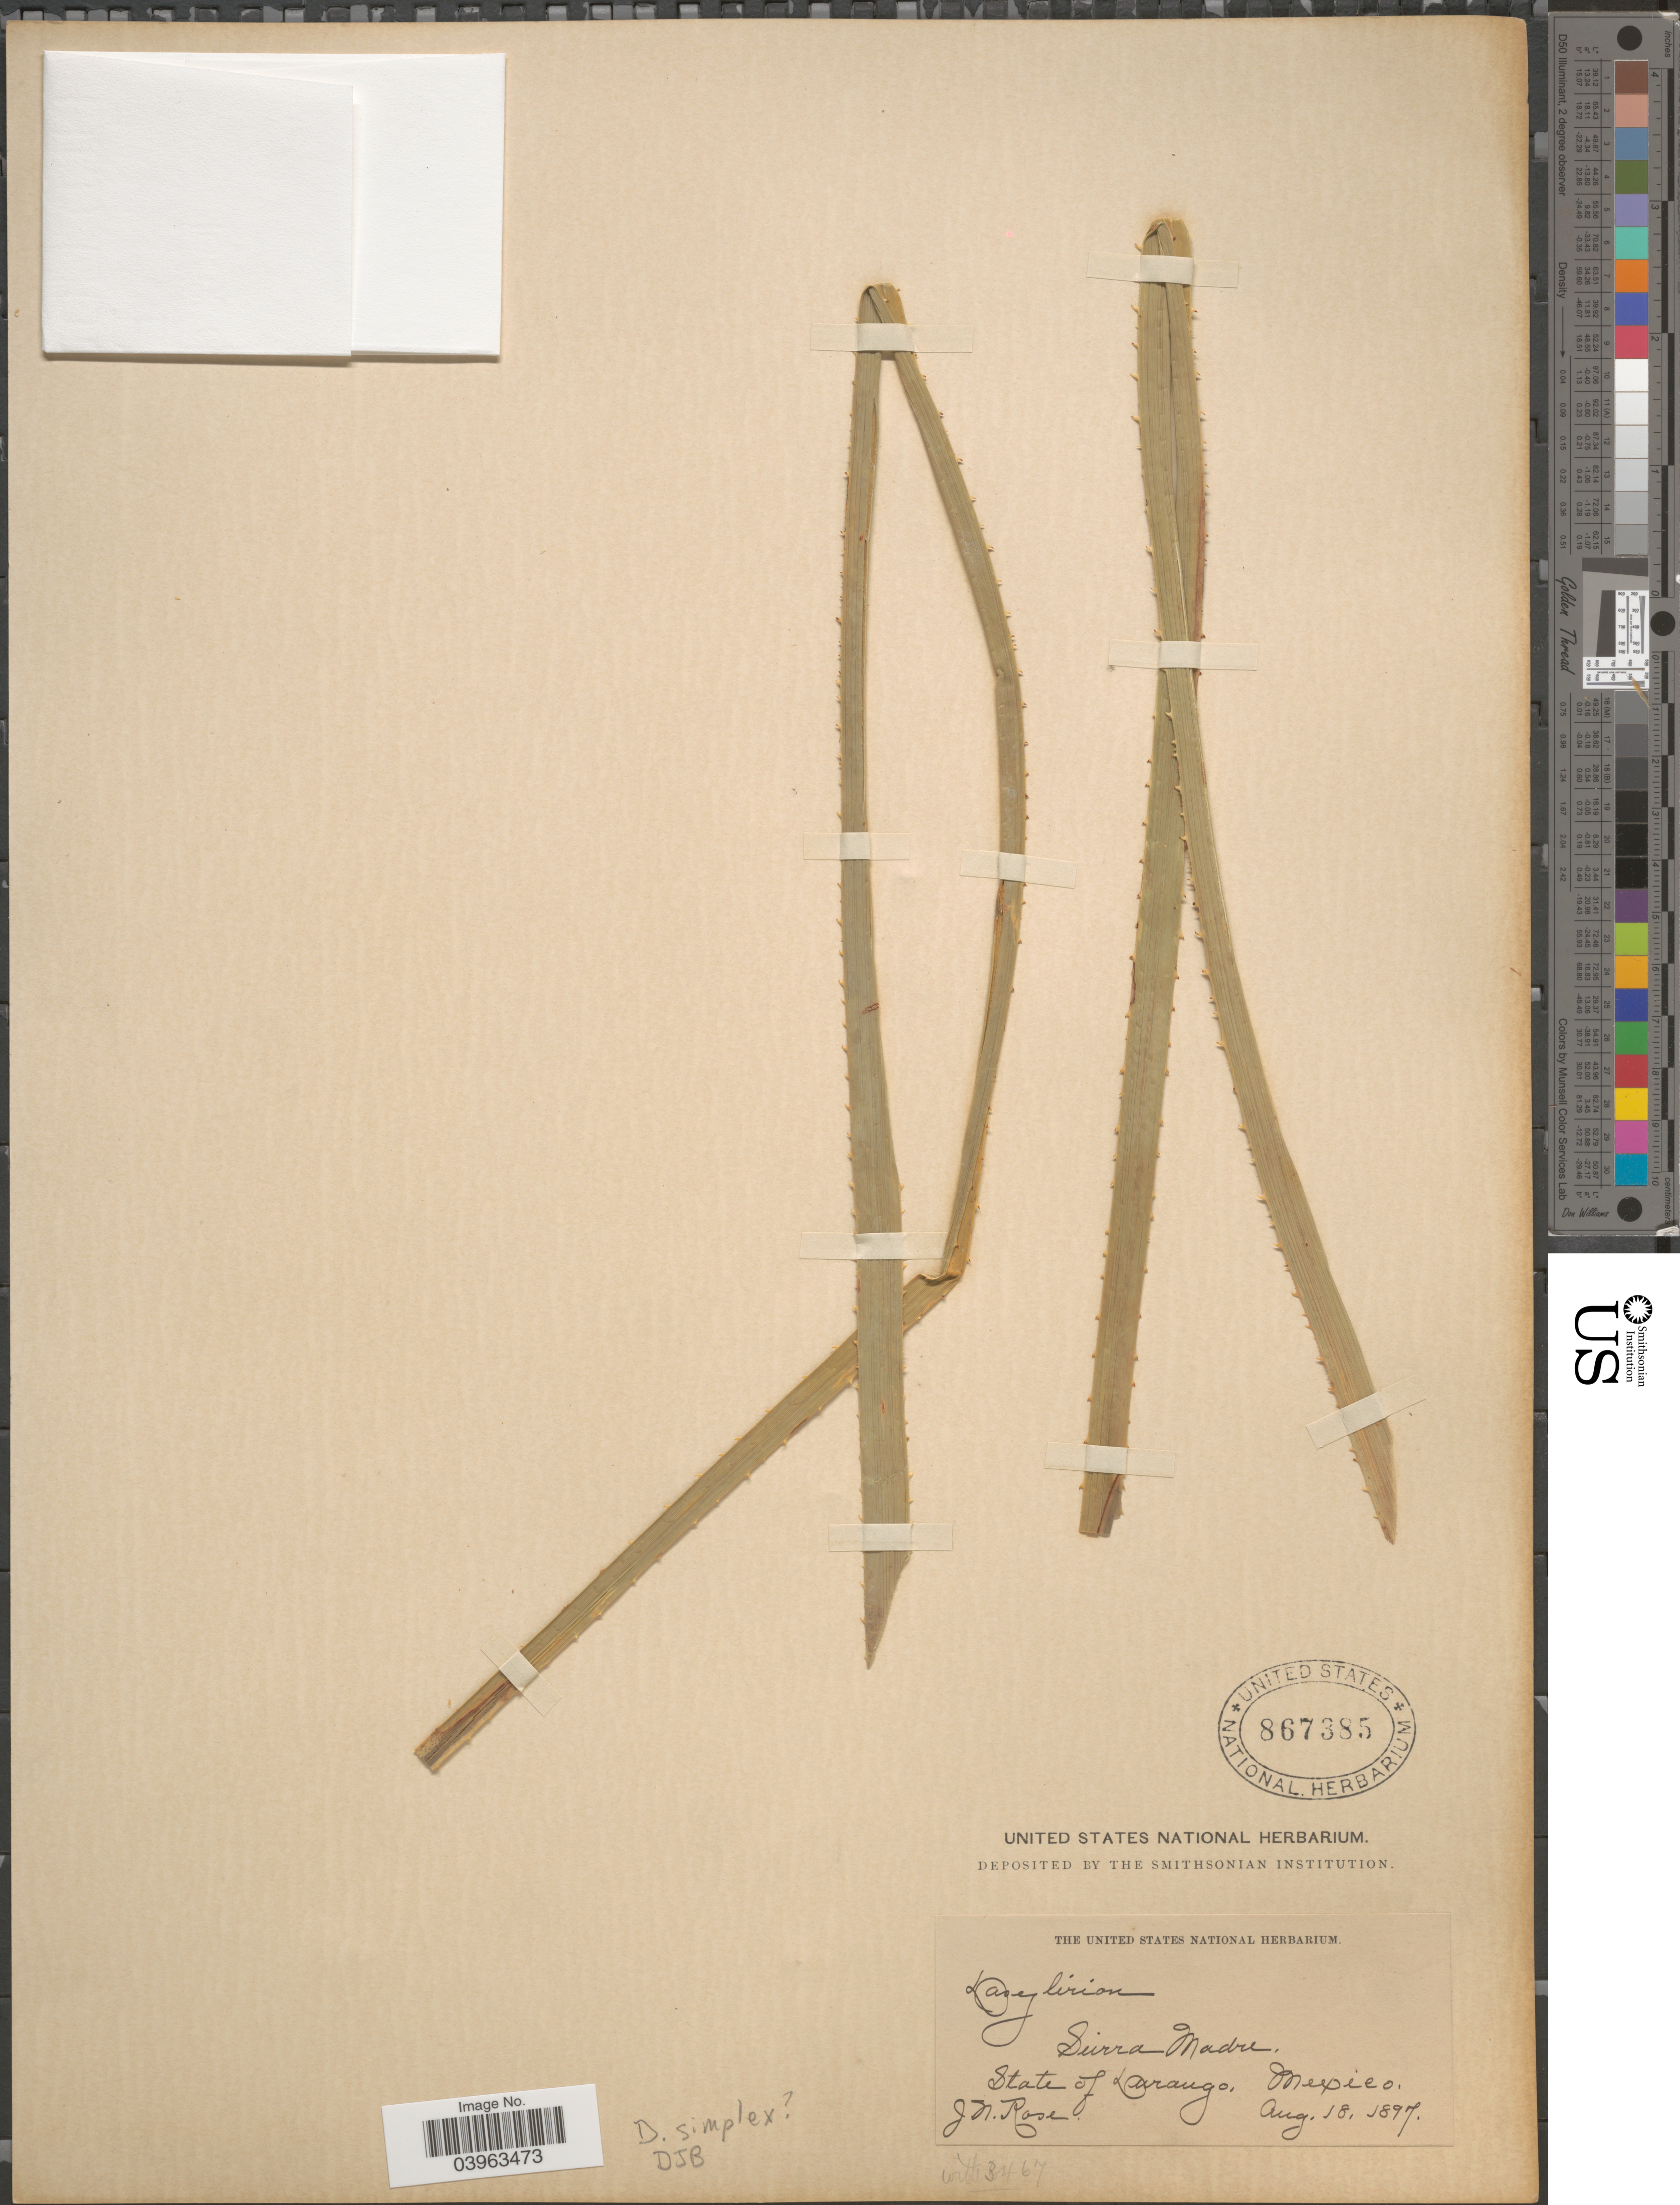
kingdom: Plantae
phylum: Tracheophyta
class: Liliopsida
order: Asparagales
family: Asparagaceae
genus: Dasylirion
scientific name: Dasylirion simplex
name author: Trel.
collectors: J. N. Rose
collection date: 1897-08-18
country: Mexico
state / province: Durango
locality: Siera Madre.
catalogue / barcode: US 867385